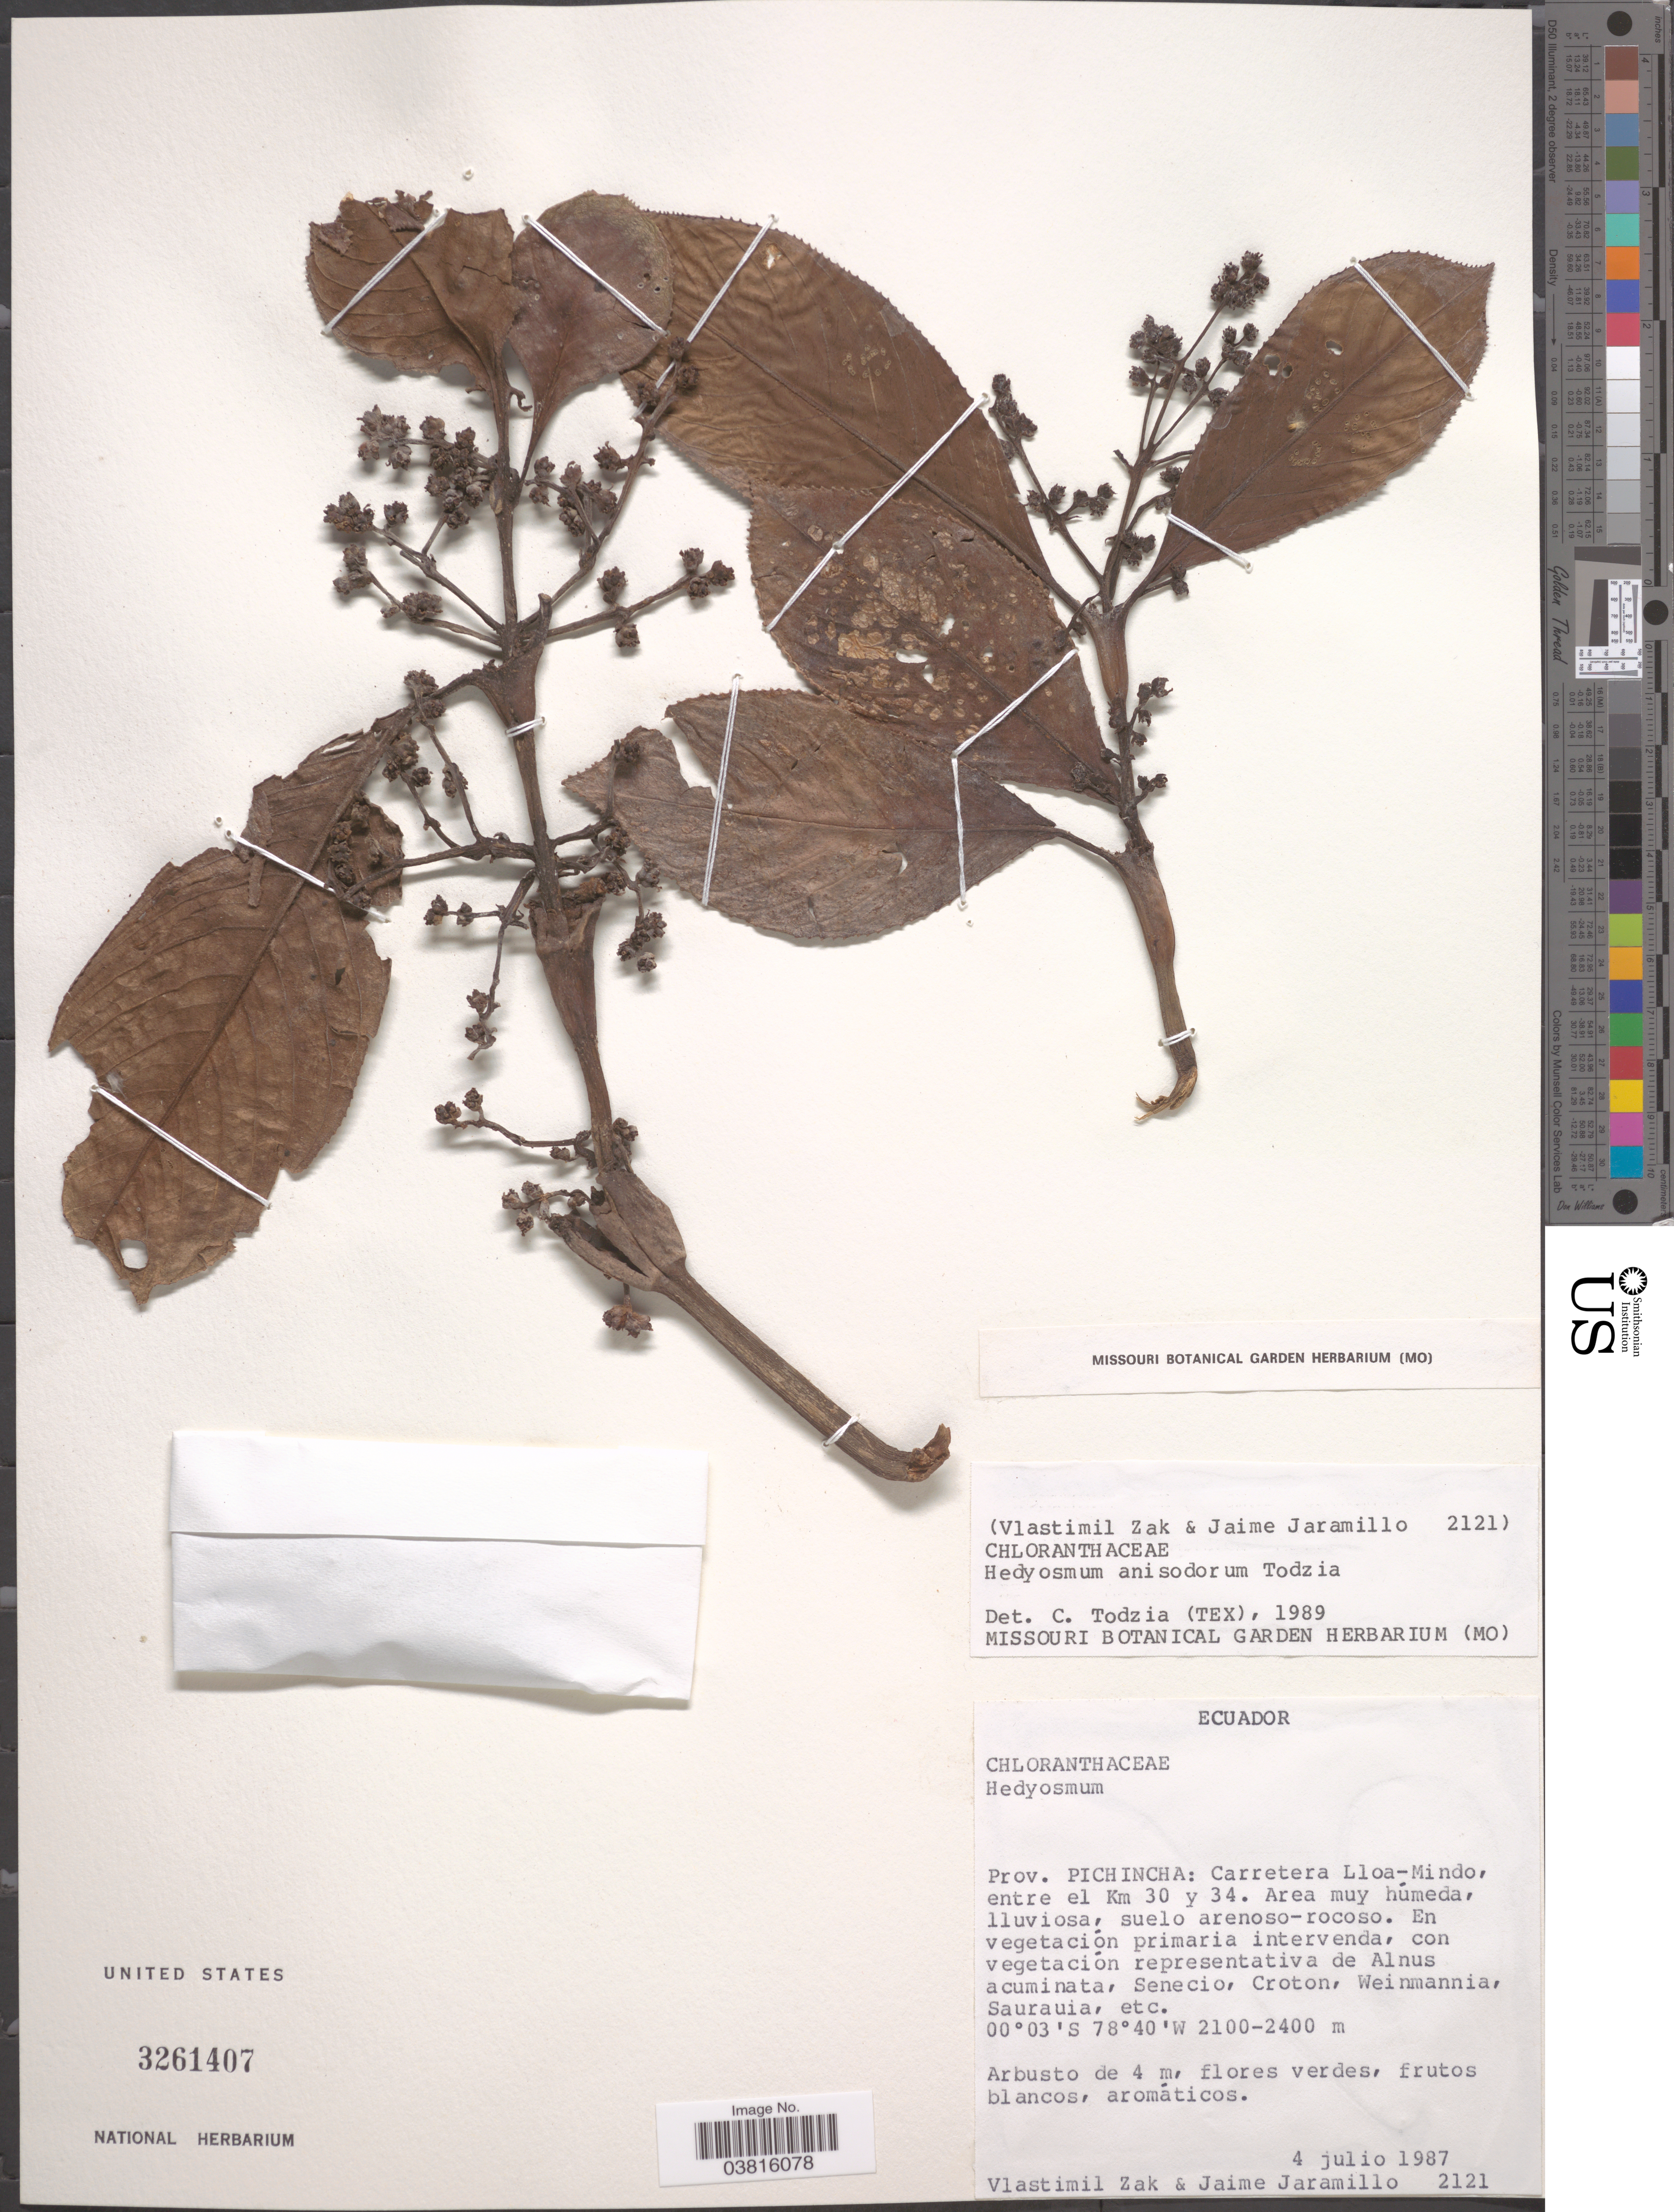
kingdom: Plantae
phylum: Tracheophyta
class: Magnoliopsida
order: Chloranthales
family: Chloranthaceae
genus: Hedyosmum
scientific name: Hedyosmum anisodorum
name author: Todzia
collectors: V. Zak & J. Jaramillo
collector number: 2121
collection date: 1987-07-04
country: Ecuador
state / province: Pichincha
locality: Carretera Lloa-Mindo, entre el Km 30 y 34.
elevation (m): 2100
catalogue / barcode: US 3261407